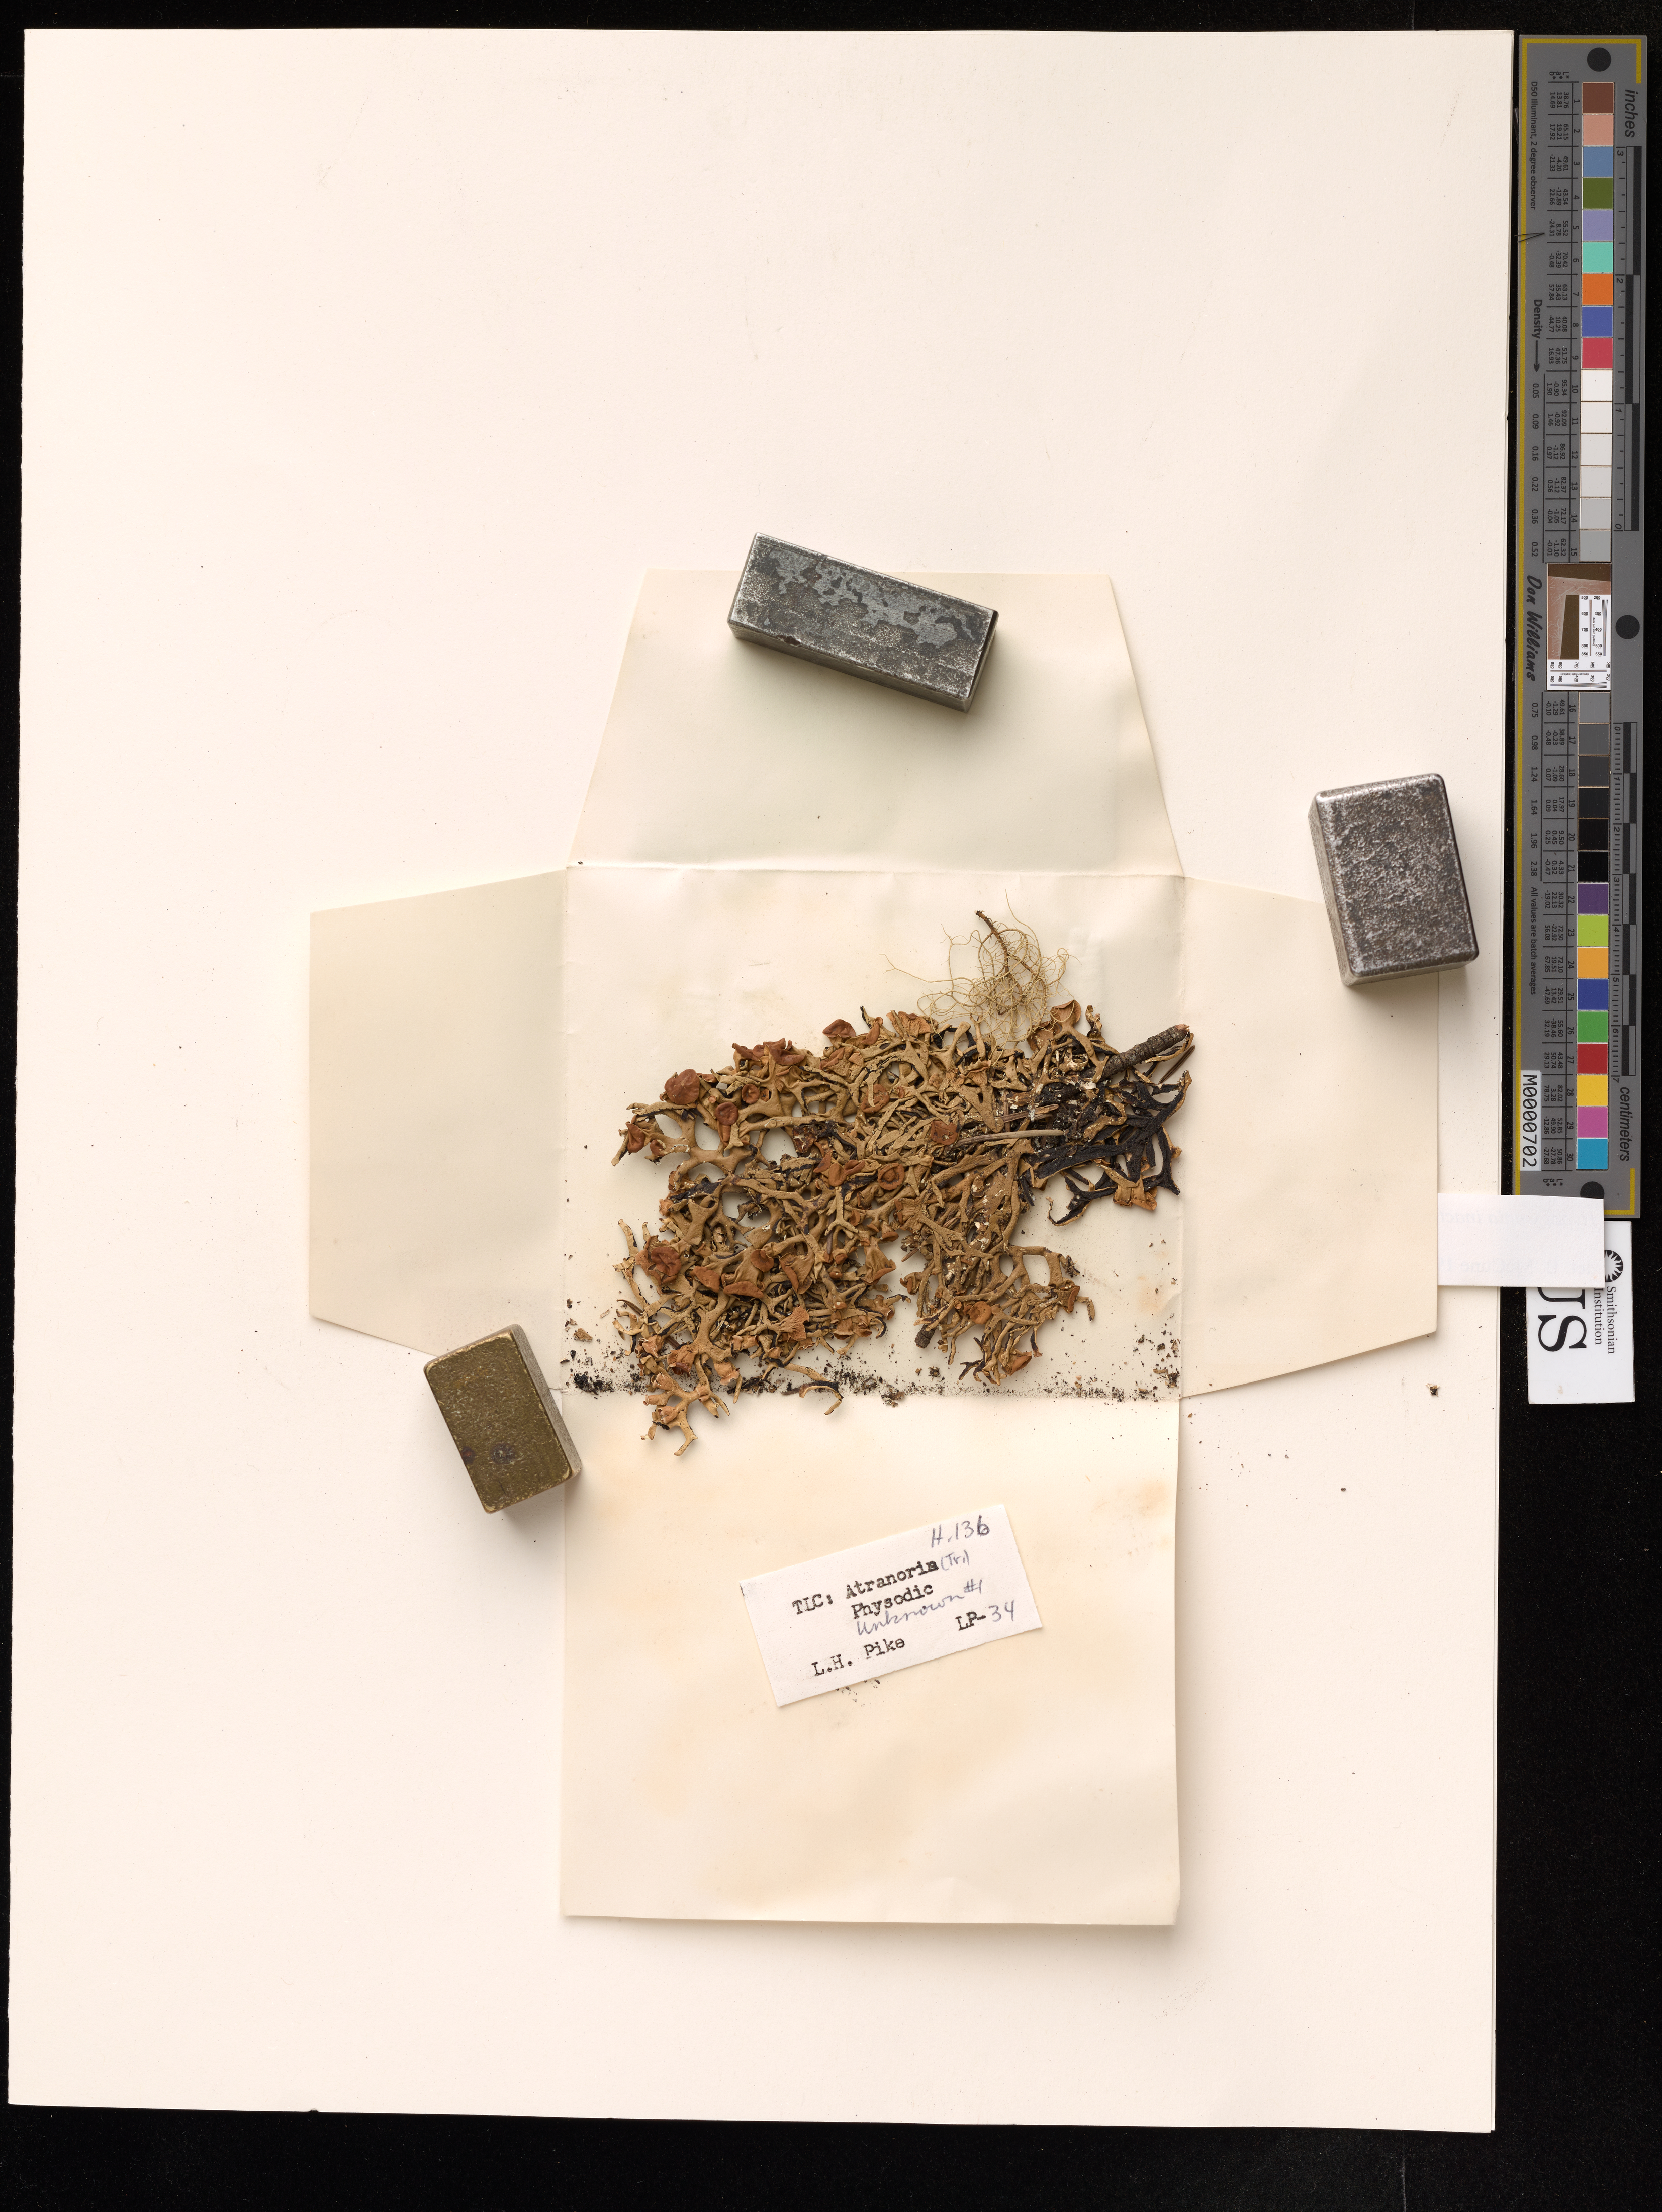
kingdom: Fungi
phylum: Ascomycota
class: Lecanoromycetes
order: Lecanorales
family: Parmeliaceae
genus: Hypogymnia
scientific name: Hypogymnia inactiva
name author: (Krog) Ohlsson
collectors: M. A. Howe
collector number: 13b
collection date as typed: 29 Mar 1893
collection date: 1893-03-29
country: United States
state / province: California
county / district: Marin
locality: Mt. tamalpais